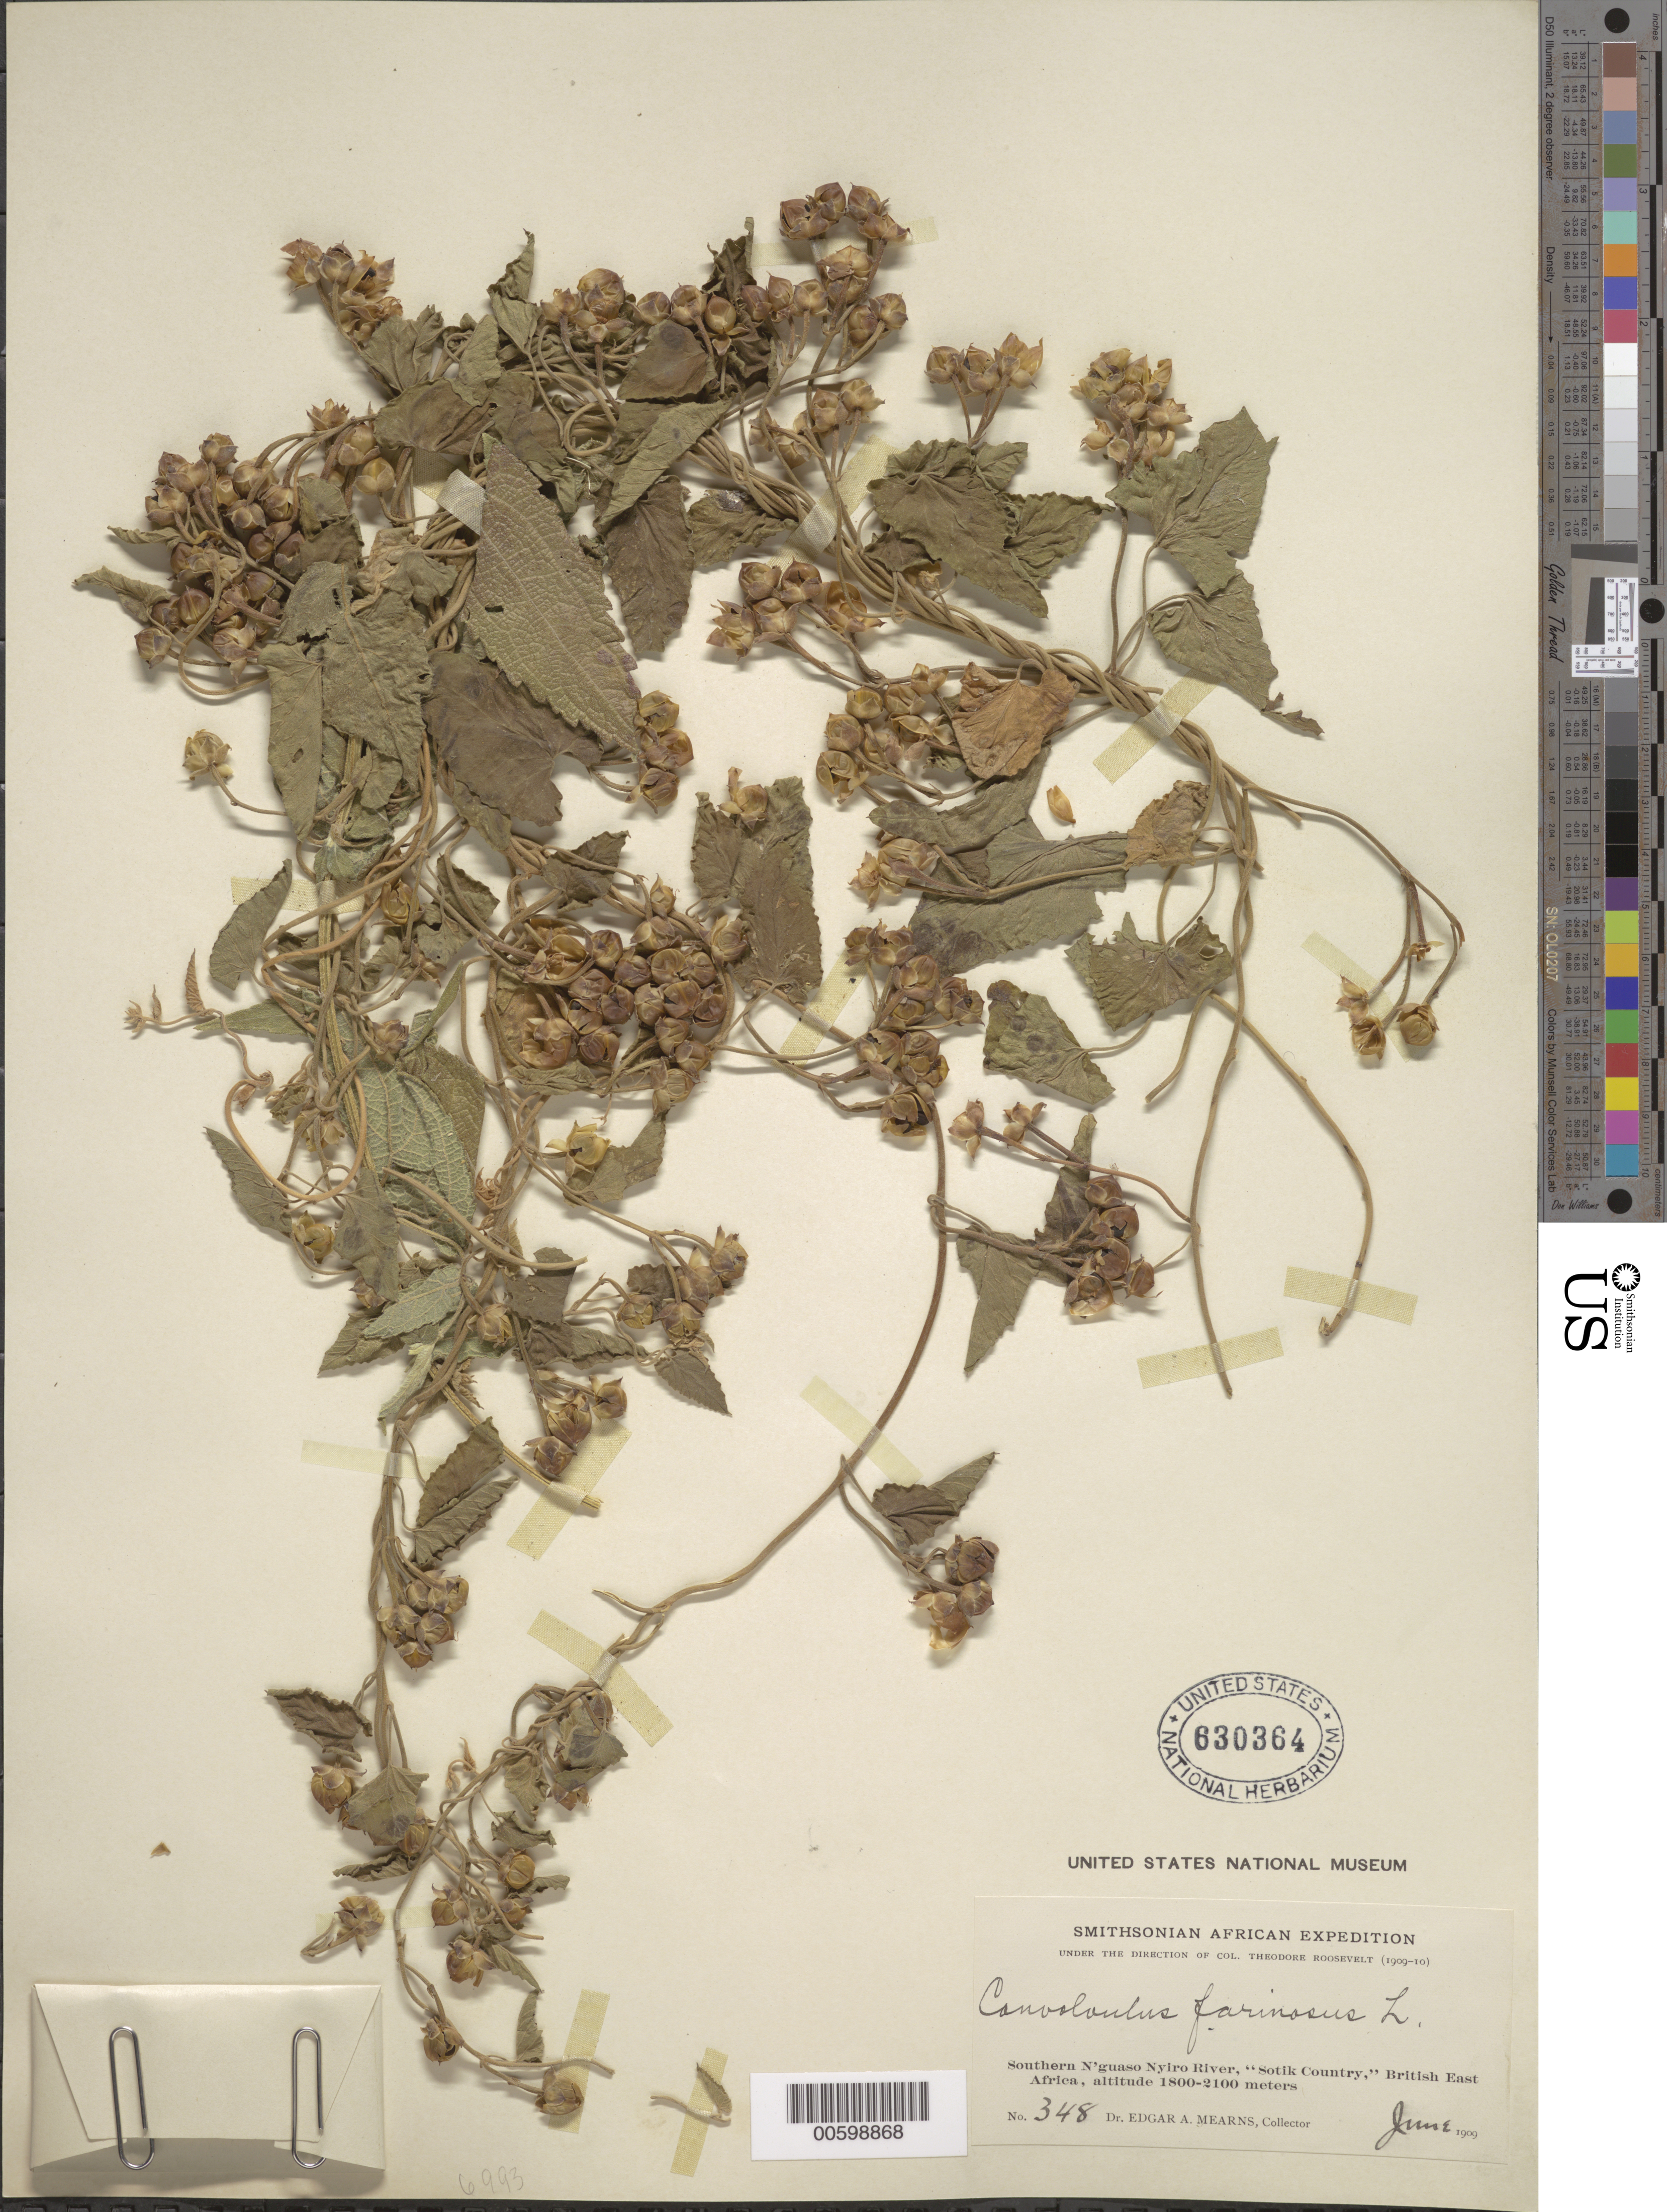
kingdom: Plantae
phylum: Tracheophyta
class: Magnoliopsida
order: Solanales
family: Convolvulaceae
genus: Convolvulus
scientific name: Convolvulus farinosus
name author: L.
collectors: E. A. Mearns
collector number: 348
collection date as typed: Jun 1909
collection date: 1909-06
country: Kenya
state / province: Bomet / Narok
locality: Southern N'guaso River, "Sotik Country"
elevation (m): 1800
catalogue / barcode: US 630364